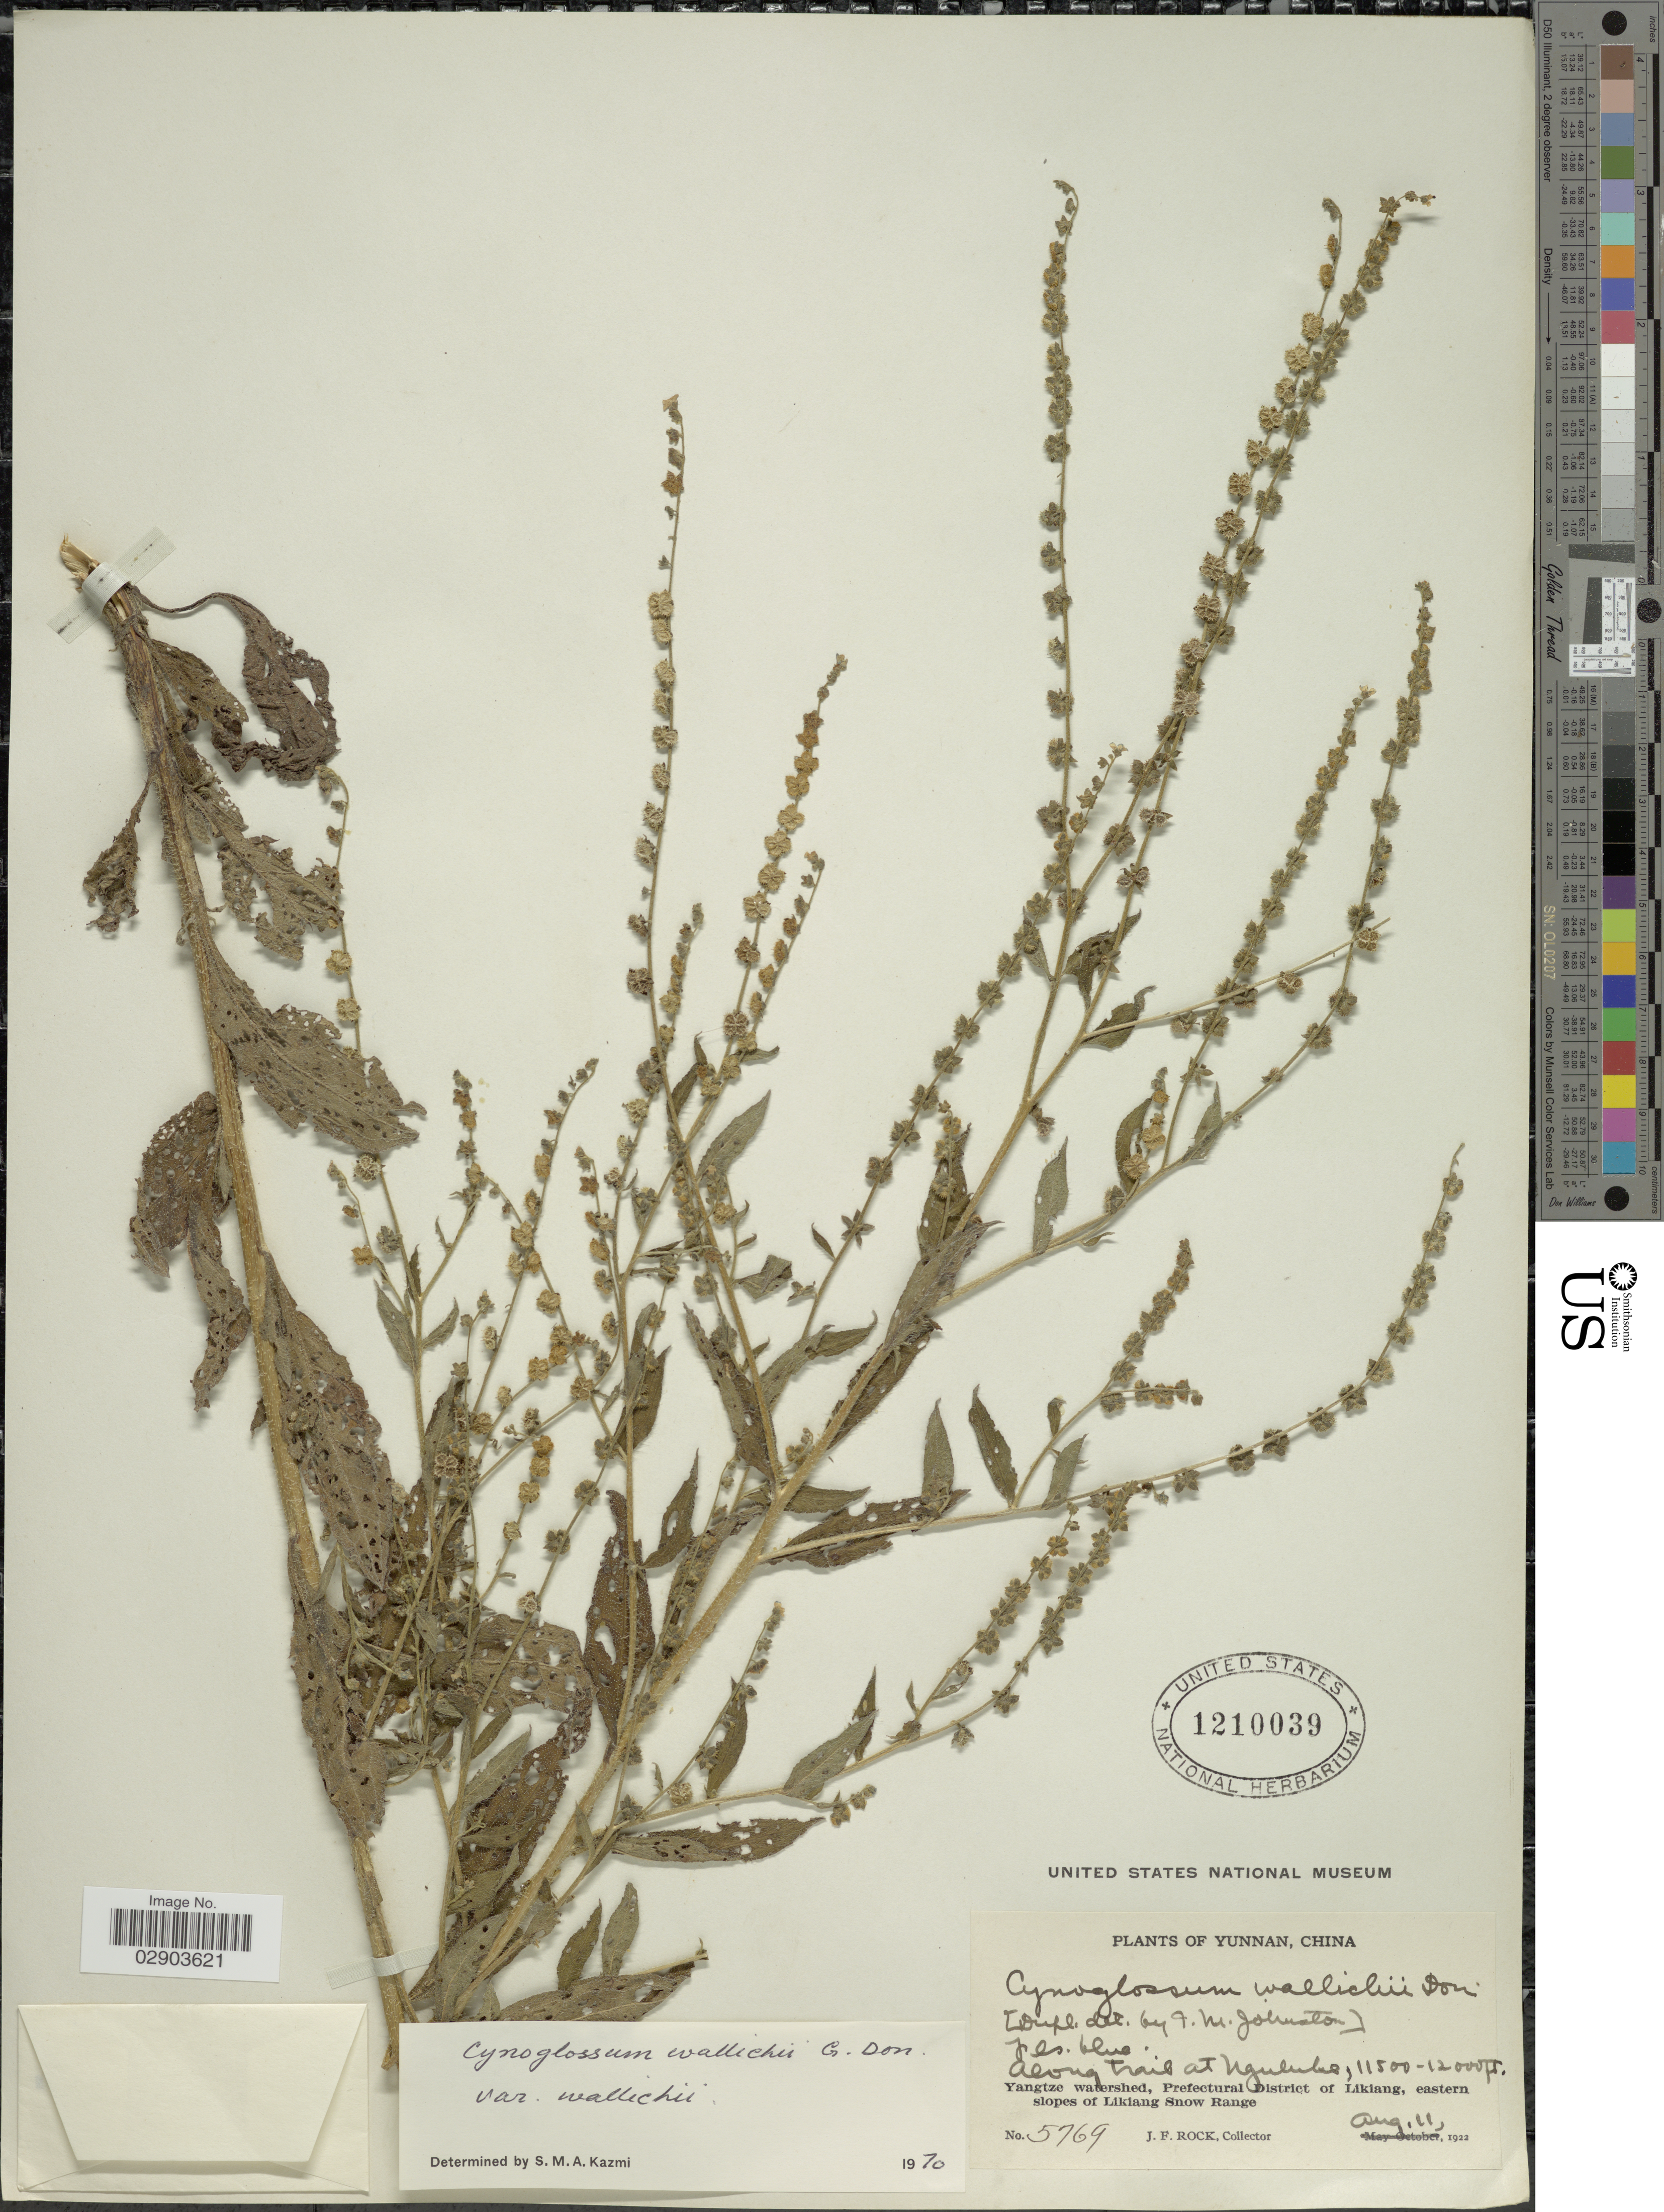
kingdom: Plantae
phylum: Tracheophyta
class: Magnoliopsida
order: Boraginales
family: Boraginaceae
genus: Cynoglossum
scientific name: Cynoglossum wallichii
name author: G. Don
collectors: J. Rock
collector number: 5769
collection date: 1922-08-11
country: China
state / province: Yunnan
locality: Along trail at Nguluke, Yangtze watershed, Prefectural District of Likiang, eastern slopes of Likiang Snow Range.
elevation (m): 3505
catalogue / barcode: US 1210039